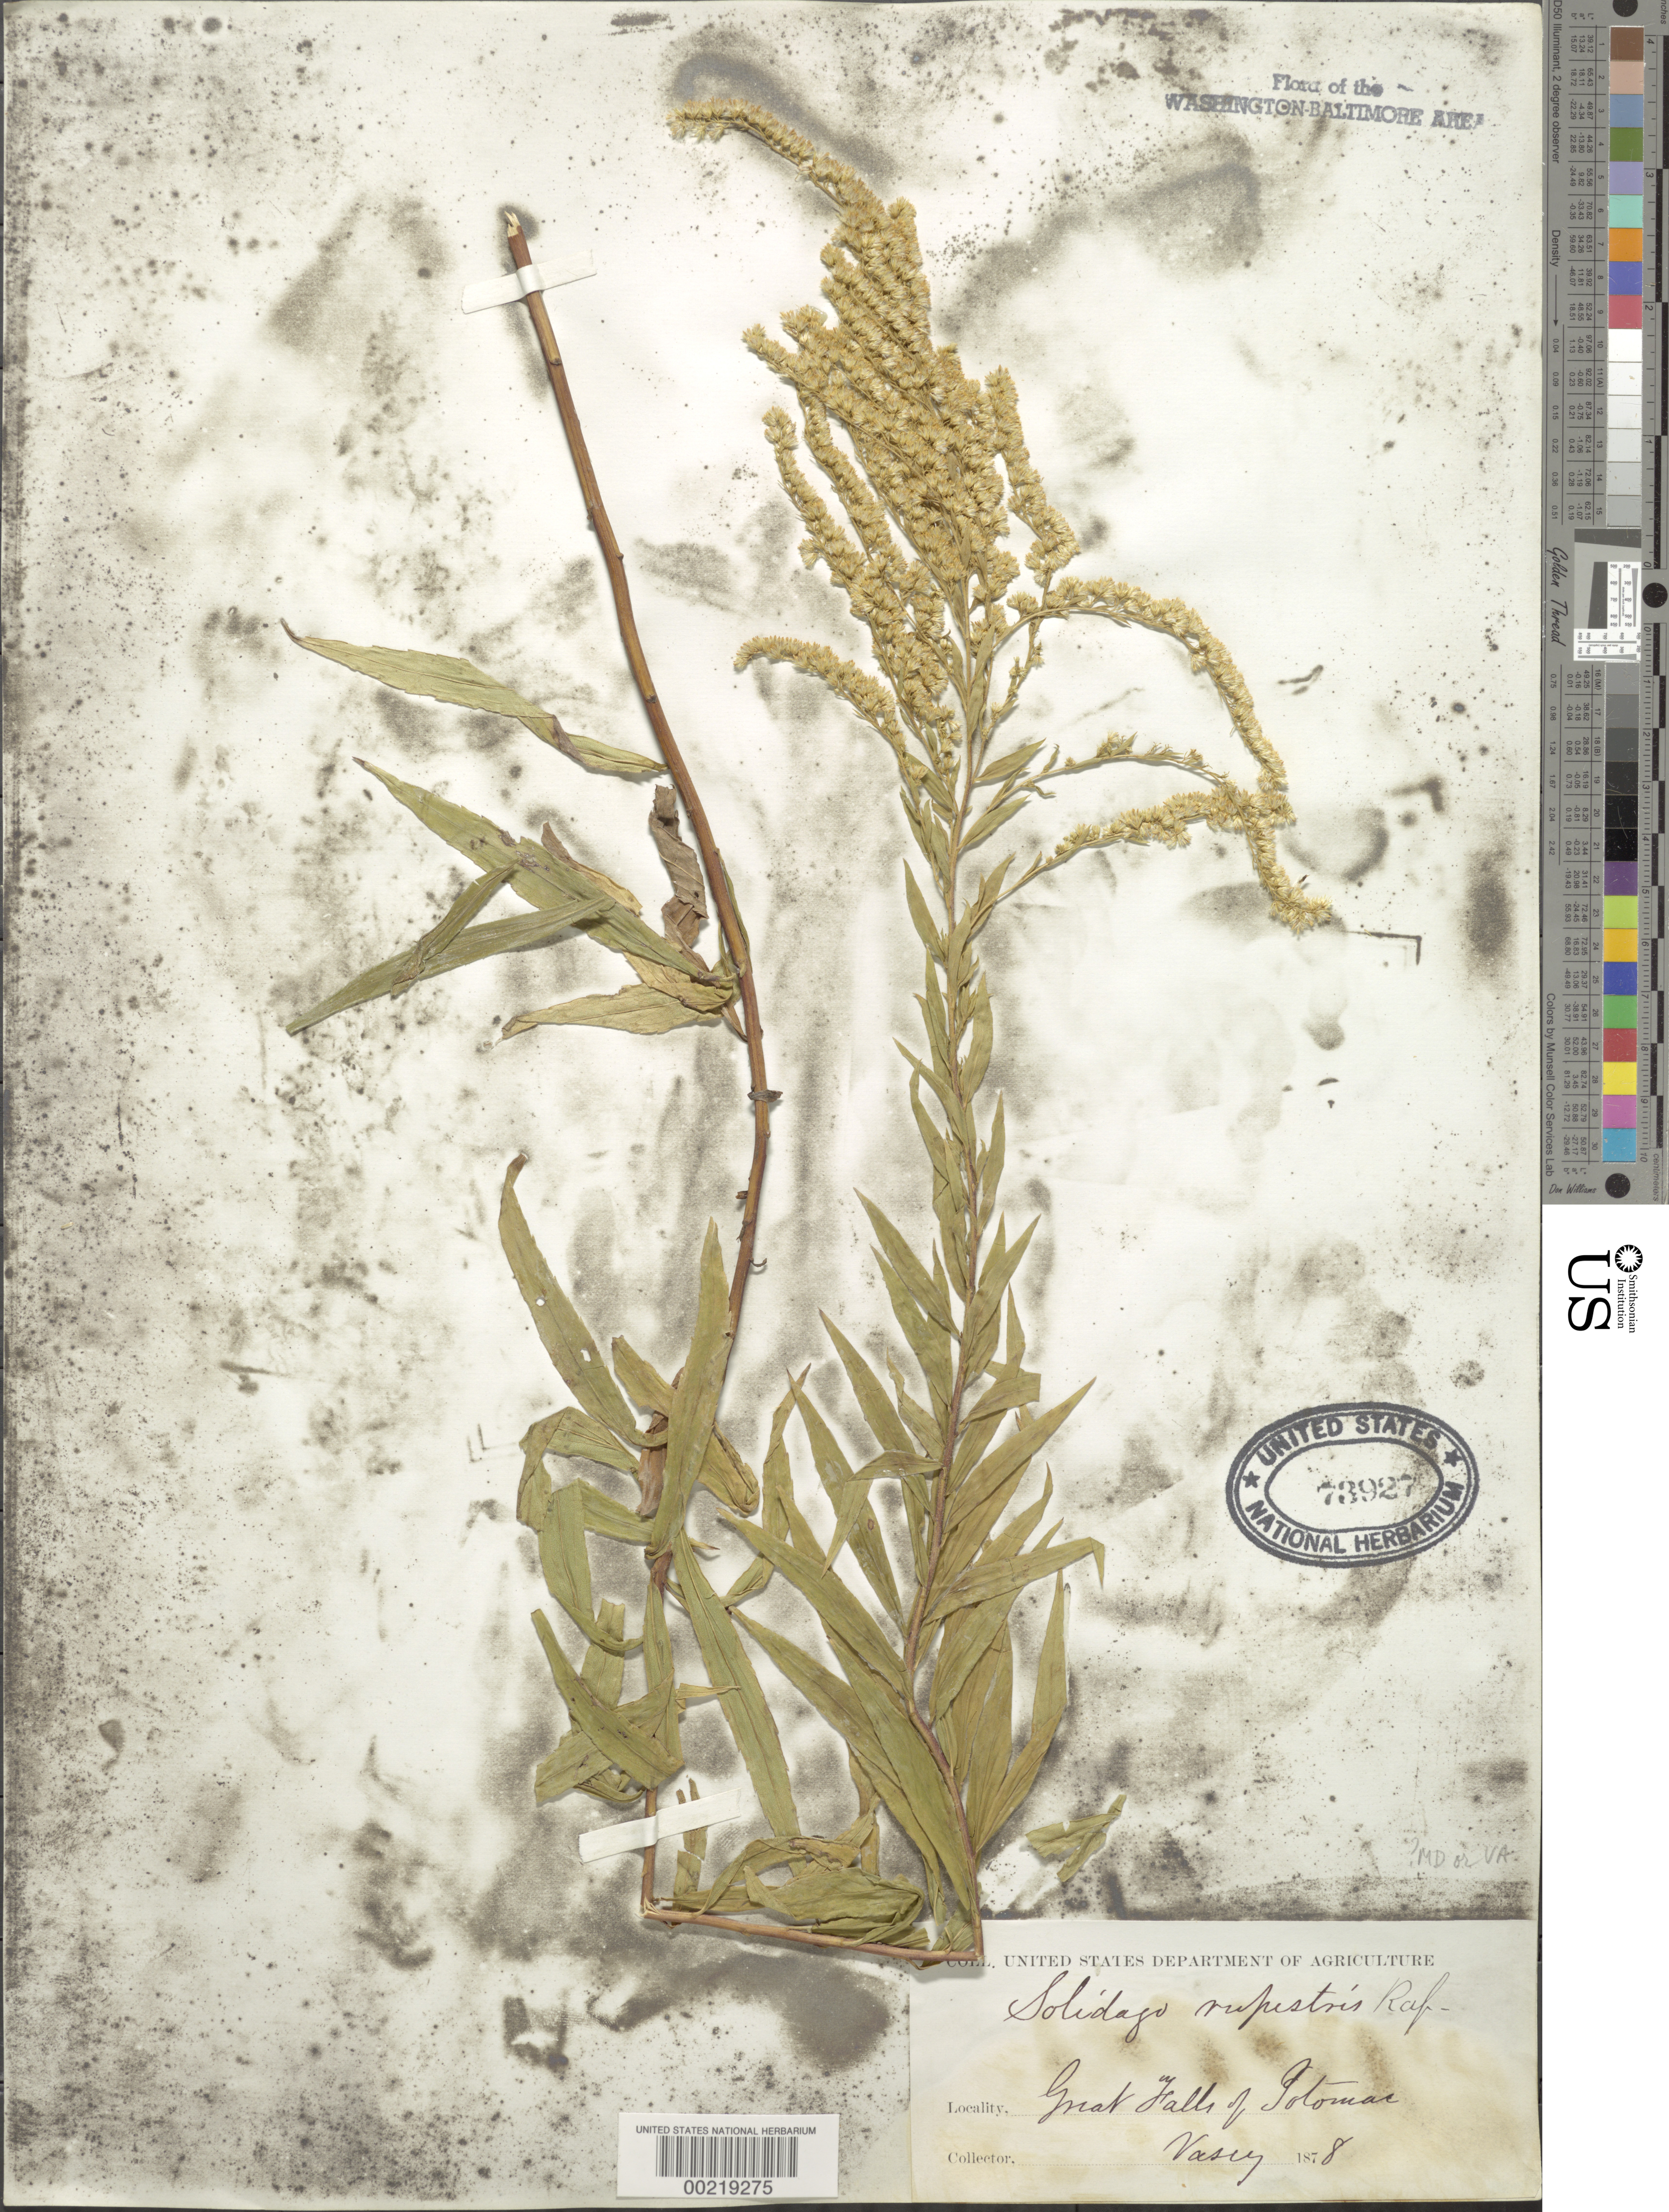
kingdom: Plantae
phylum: Tracheophyta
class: Magnoliopsida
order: Asterales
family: Asteraceae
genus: Solidago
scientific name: Solidago rupestris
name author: Raf.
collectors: G. Vasey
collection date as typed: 1878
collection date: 1878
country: United States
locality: Great Falls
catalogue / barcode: US 73927